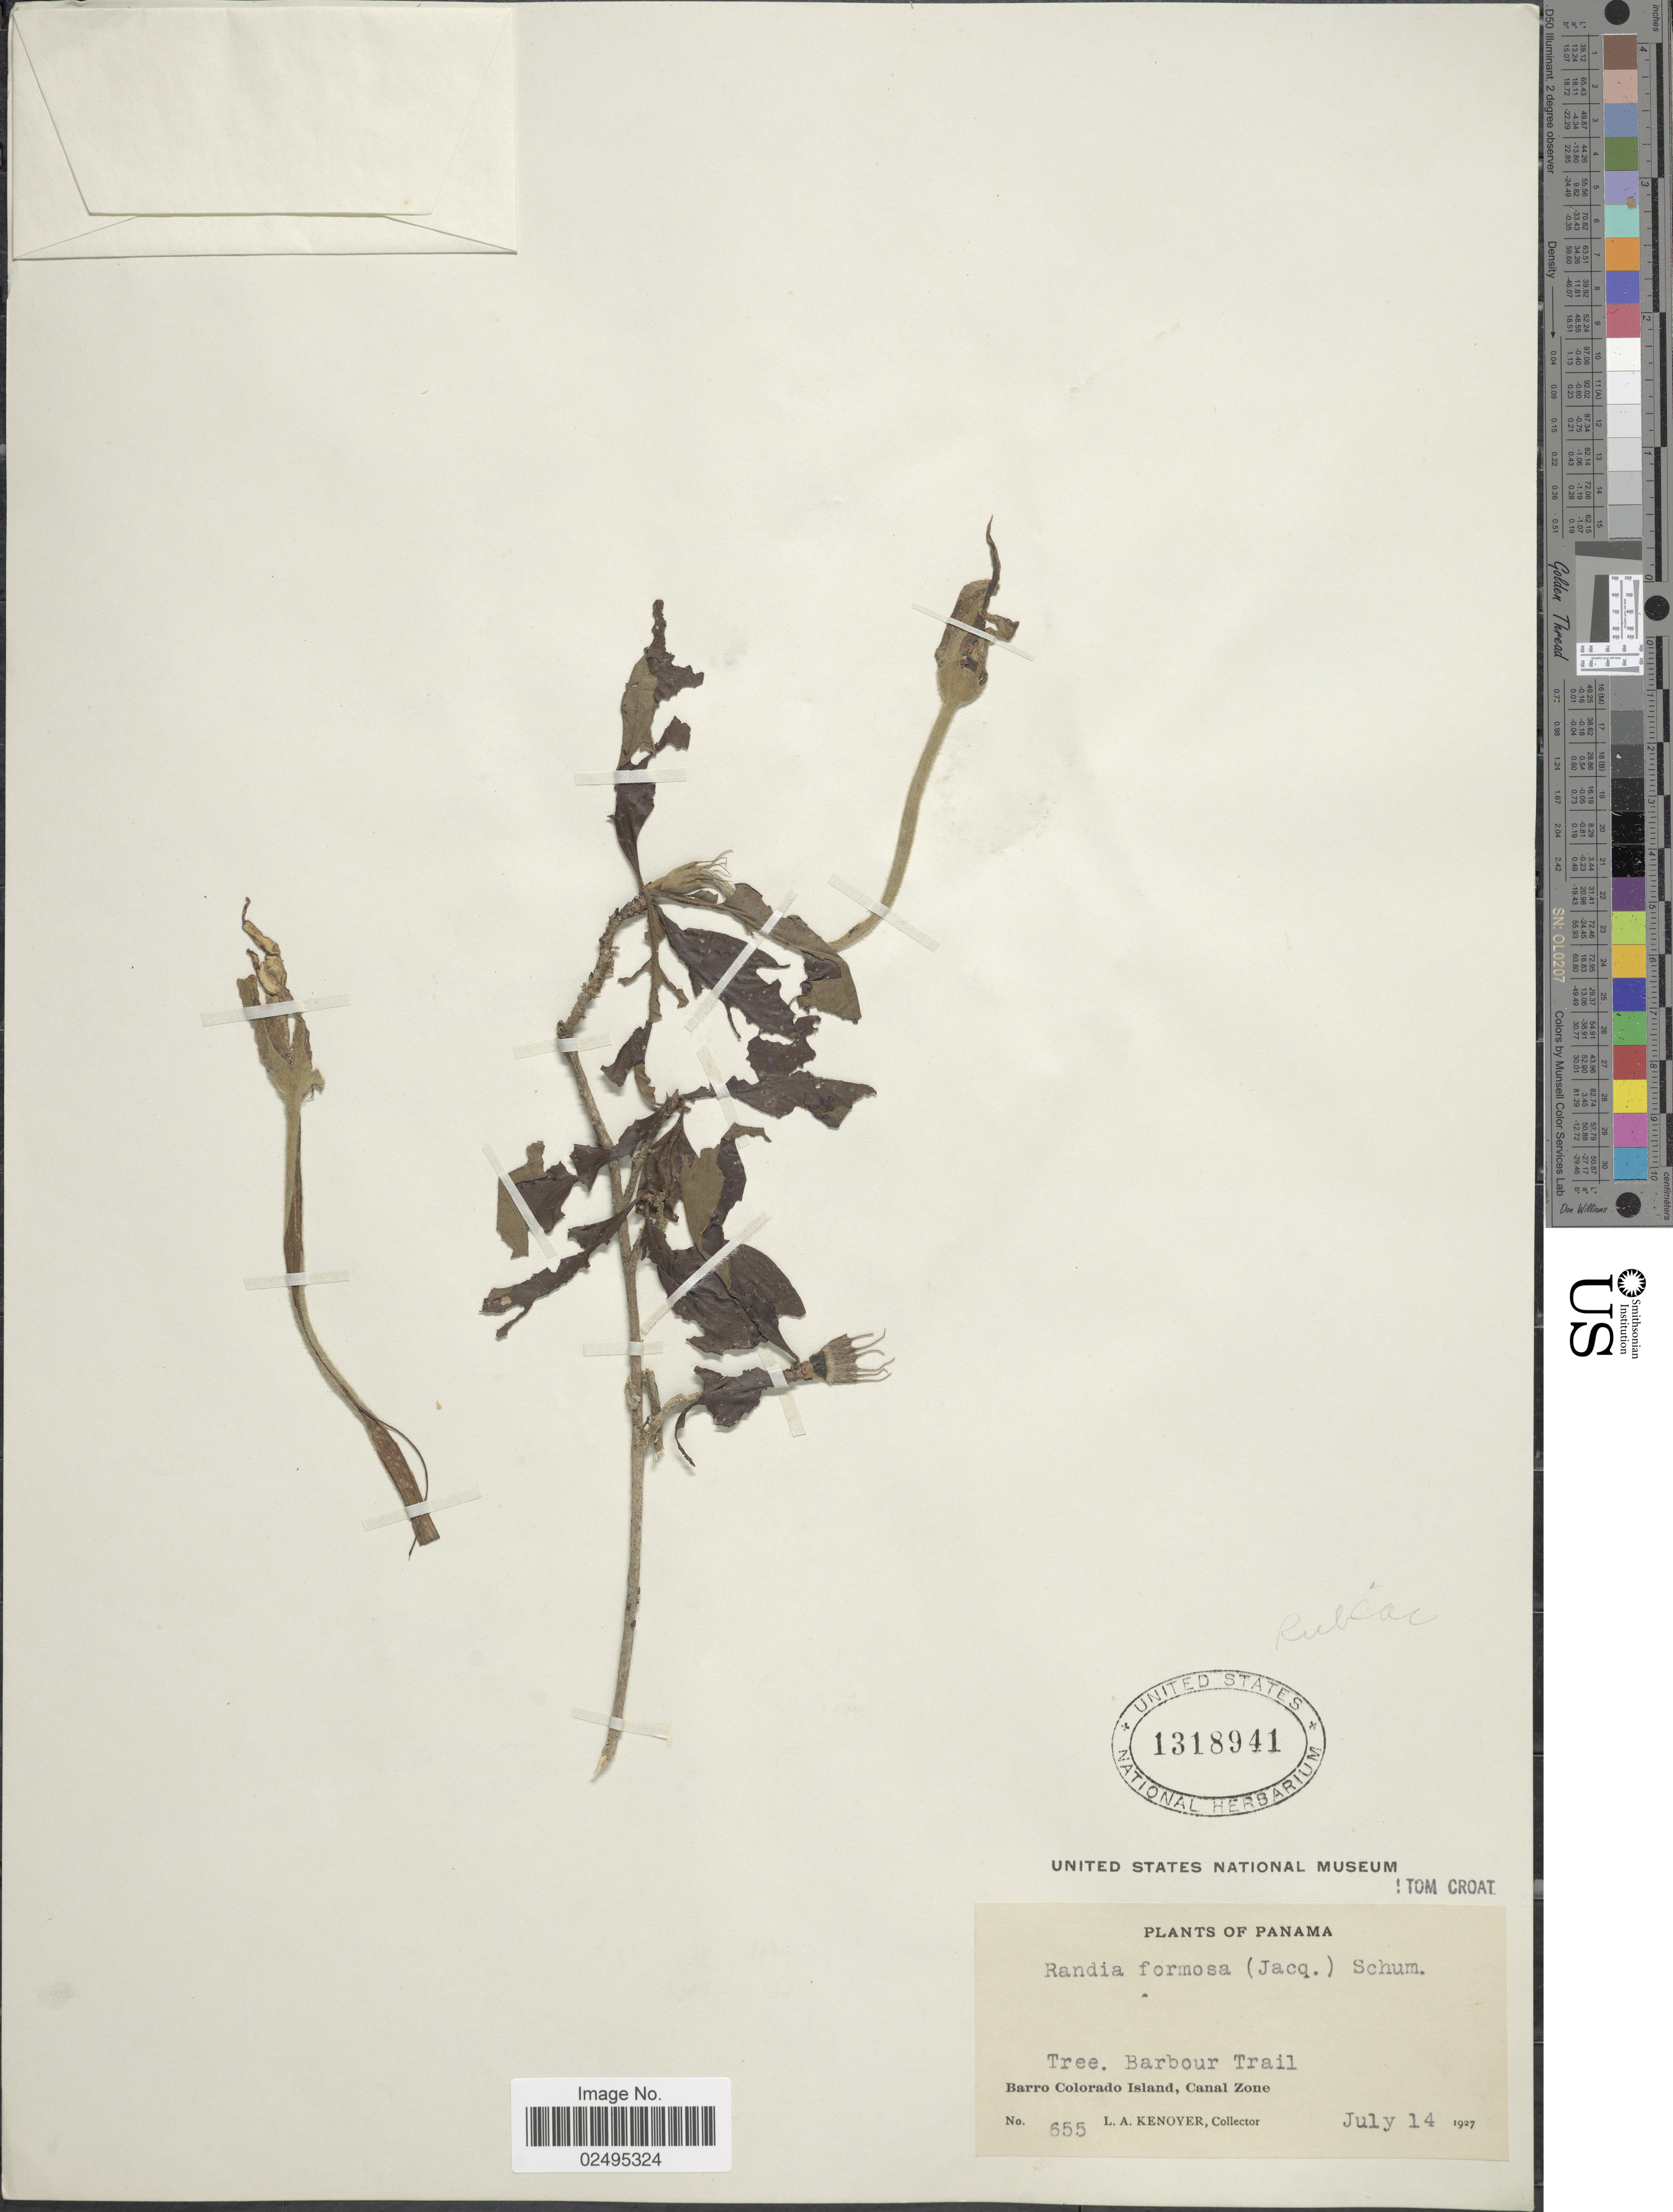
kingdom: Plantae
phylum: Tracheophyta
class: Magnoliopsida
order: Gentianales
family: Rubiaceae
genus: Rosenbergiodendron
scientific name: Rosenbergiodendron formosum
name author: (Jacq.) Fagerl.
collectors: L. A. Kenoyer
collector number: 655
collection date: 1927-07-14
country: Panama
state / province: Panamá Oeste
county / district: Canal Zone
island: Barro Colorado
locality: Barbour Trail, Barro Colorado Island, Canal Zone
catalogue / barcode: US 1318941